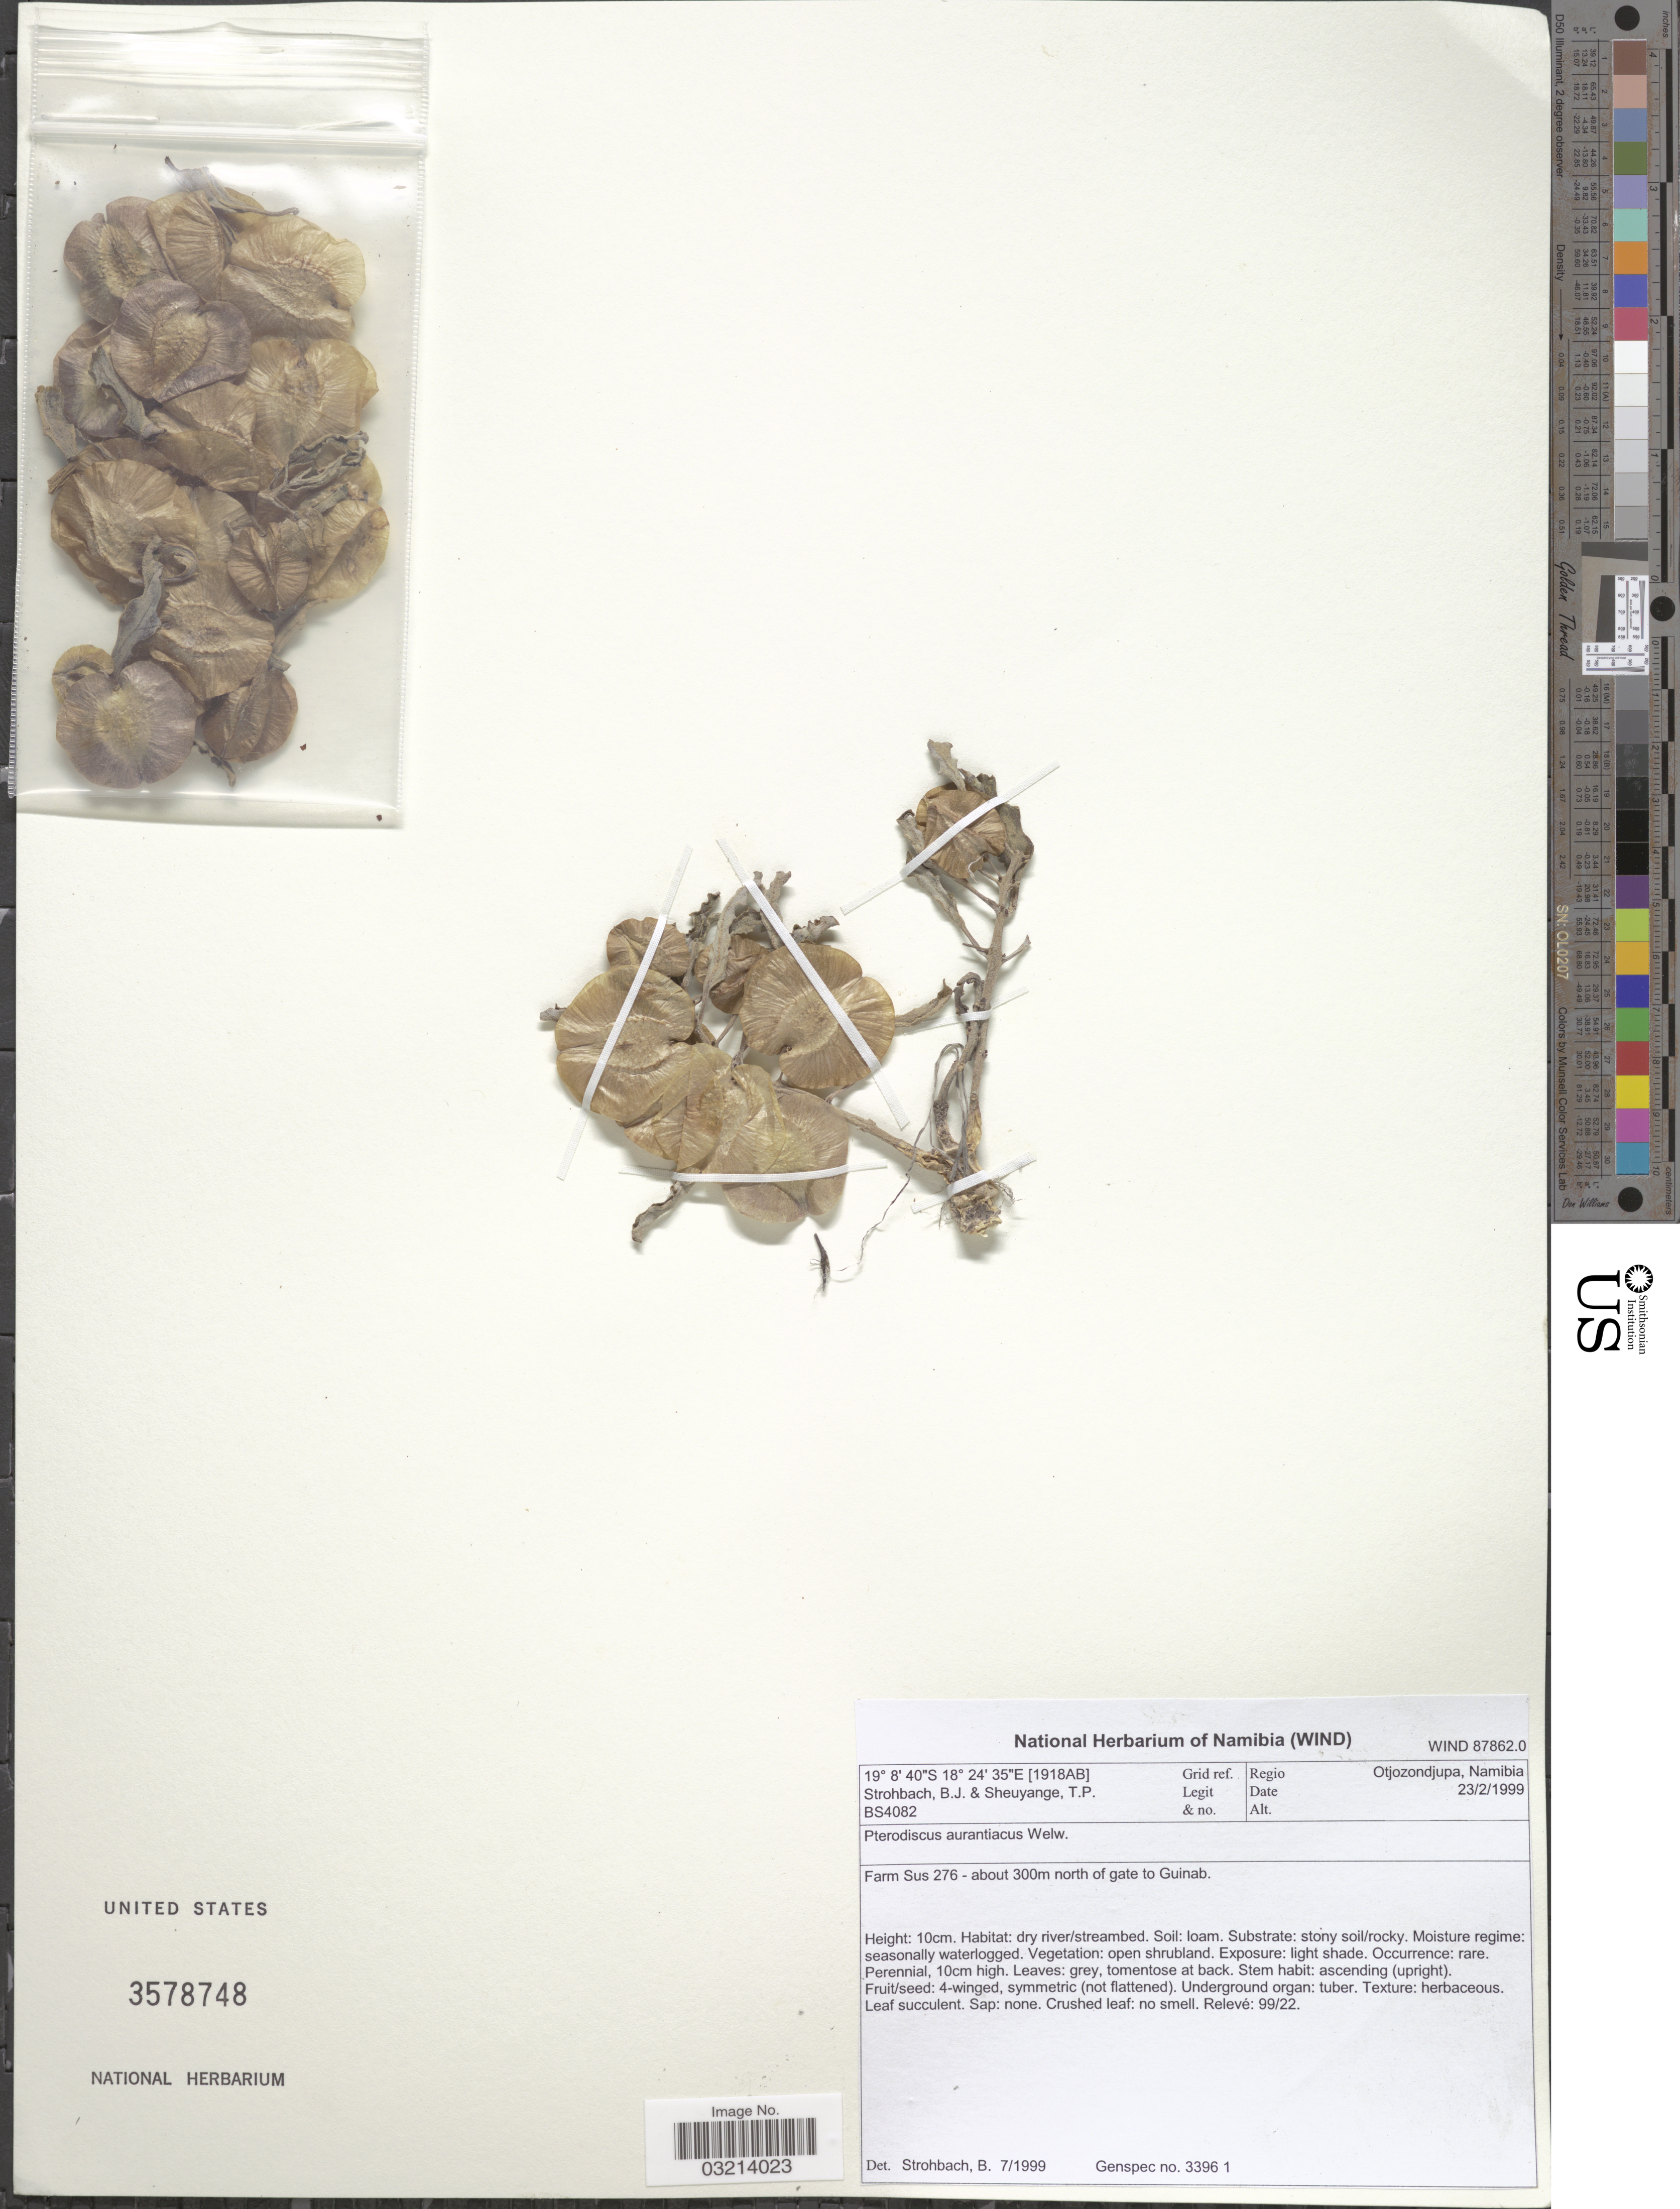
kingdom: Plantae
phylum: Tracheophyta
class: Magnoliopsida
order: Lamiales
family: Pedaliaceae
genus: Pterodiscus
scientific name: Pterodiscus aurantiacus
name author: Welw.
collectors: B. Strohbach & T. Sheuyange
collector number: BS4082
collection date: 1999-02-23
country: Namibia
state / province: Otjozondjupa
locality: Grid ref. [1918AB]. Regio Otjozondjupa, Namibia. Farm Sus 276- about 300 m north of gate to Guinab.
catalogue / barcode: US 3578748